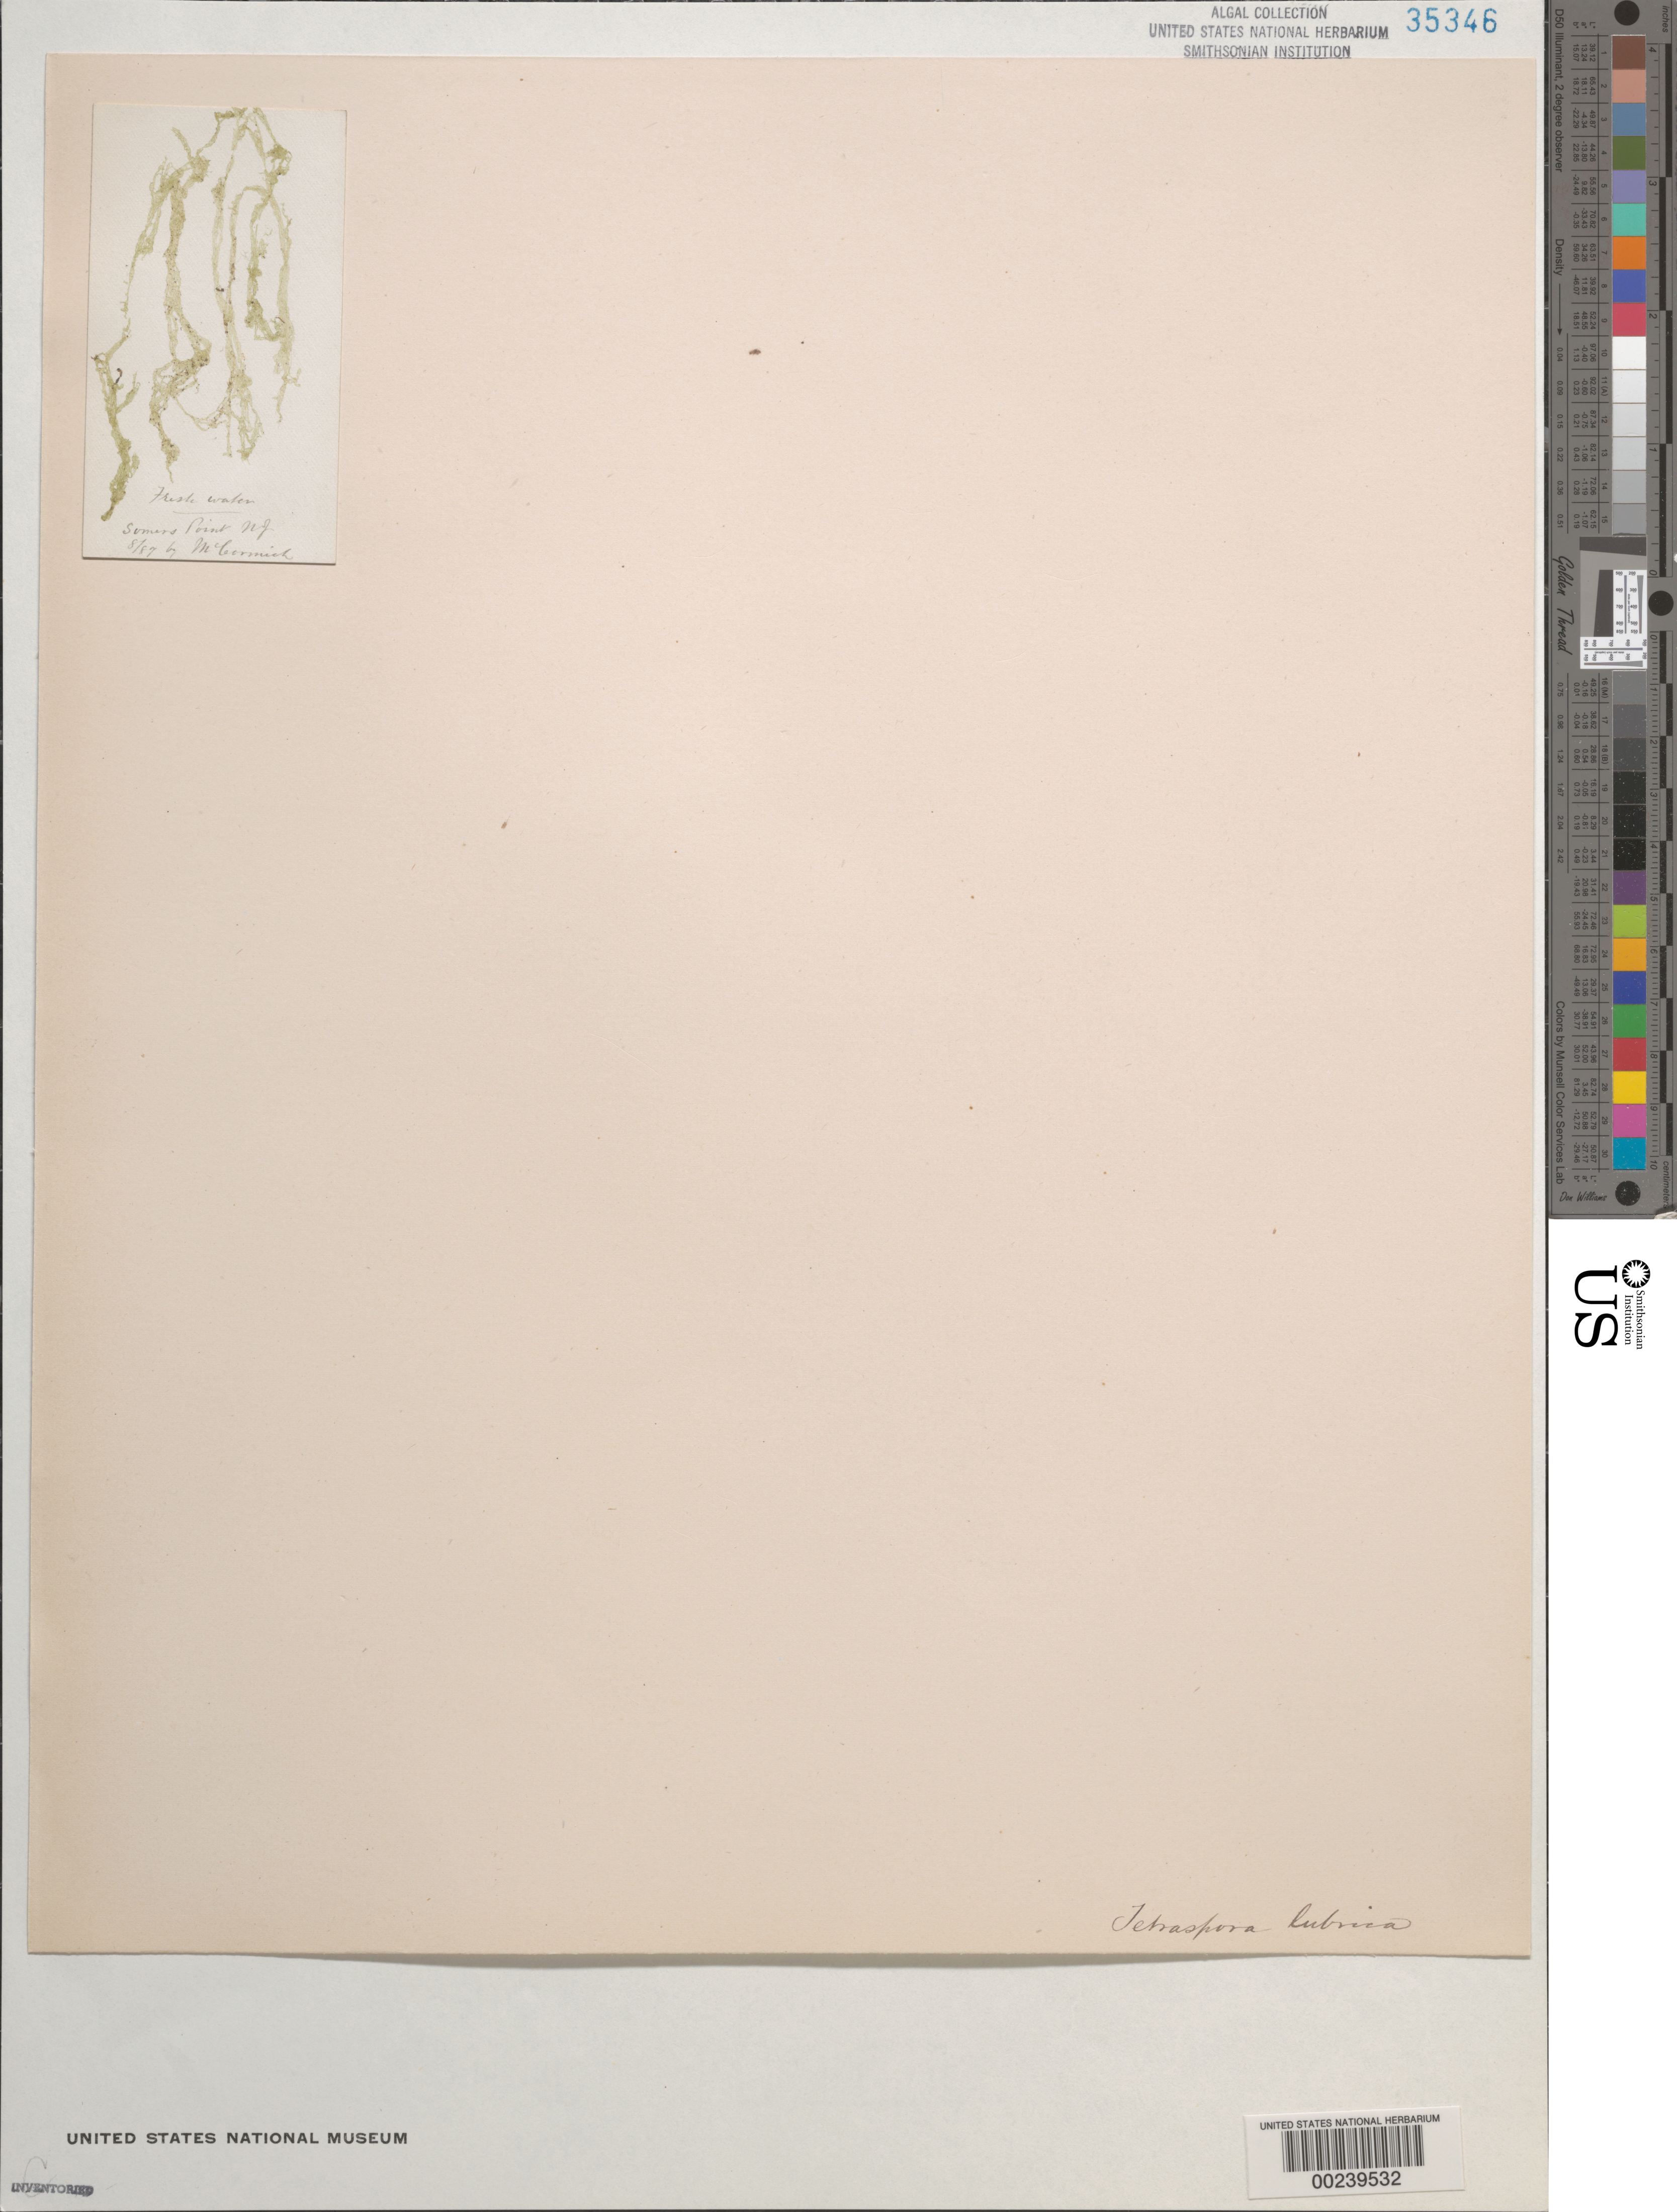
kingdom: Plantae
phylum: Chlorophyta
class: Chlorophyceae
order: Tetrasporales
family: Tetrasporaceae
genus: Tetraspora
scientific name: Tetraspora lubrica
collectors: M. Cormich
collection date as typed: Aug 1887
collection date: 1887-08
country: United States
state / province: New Jersey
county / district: Atlantic County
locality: Somers Point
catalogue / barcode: US 35346